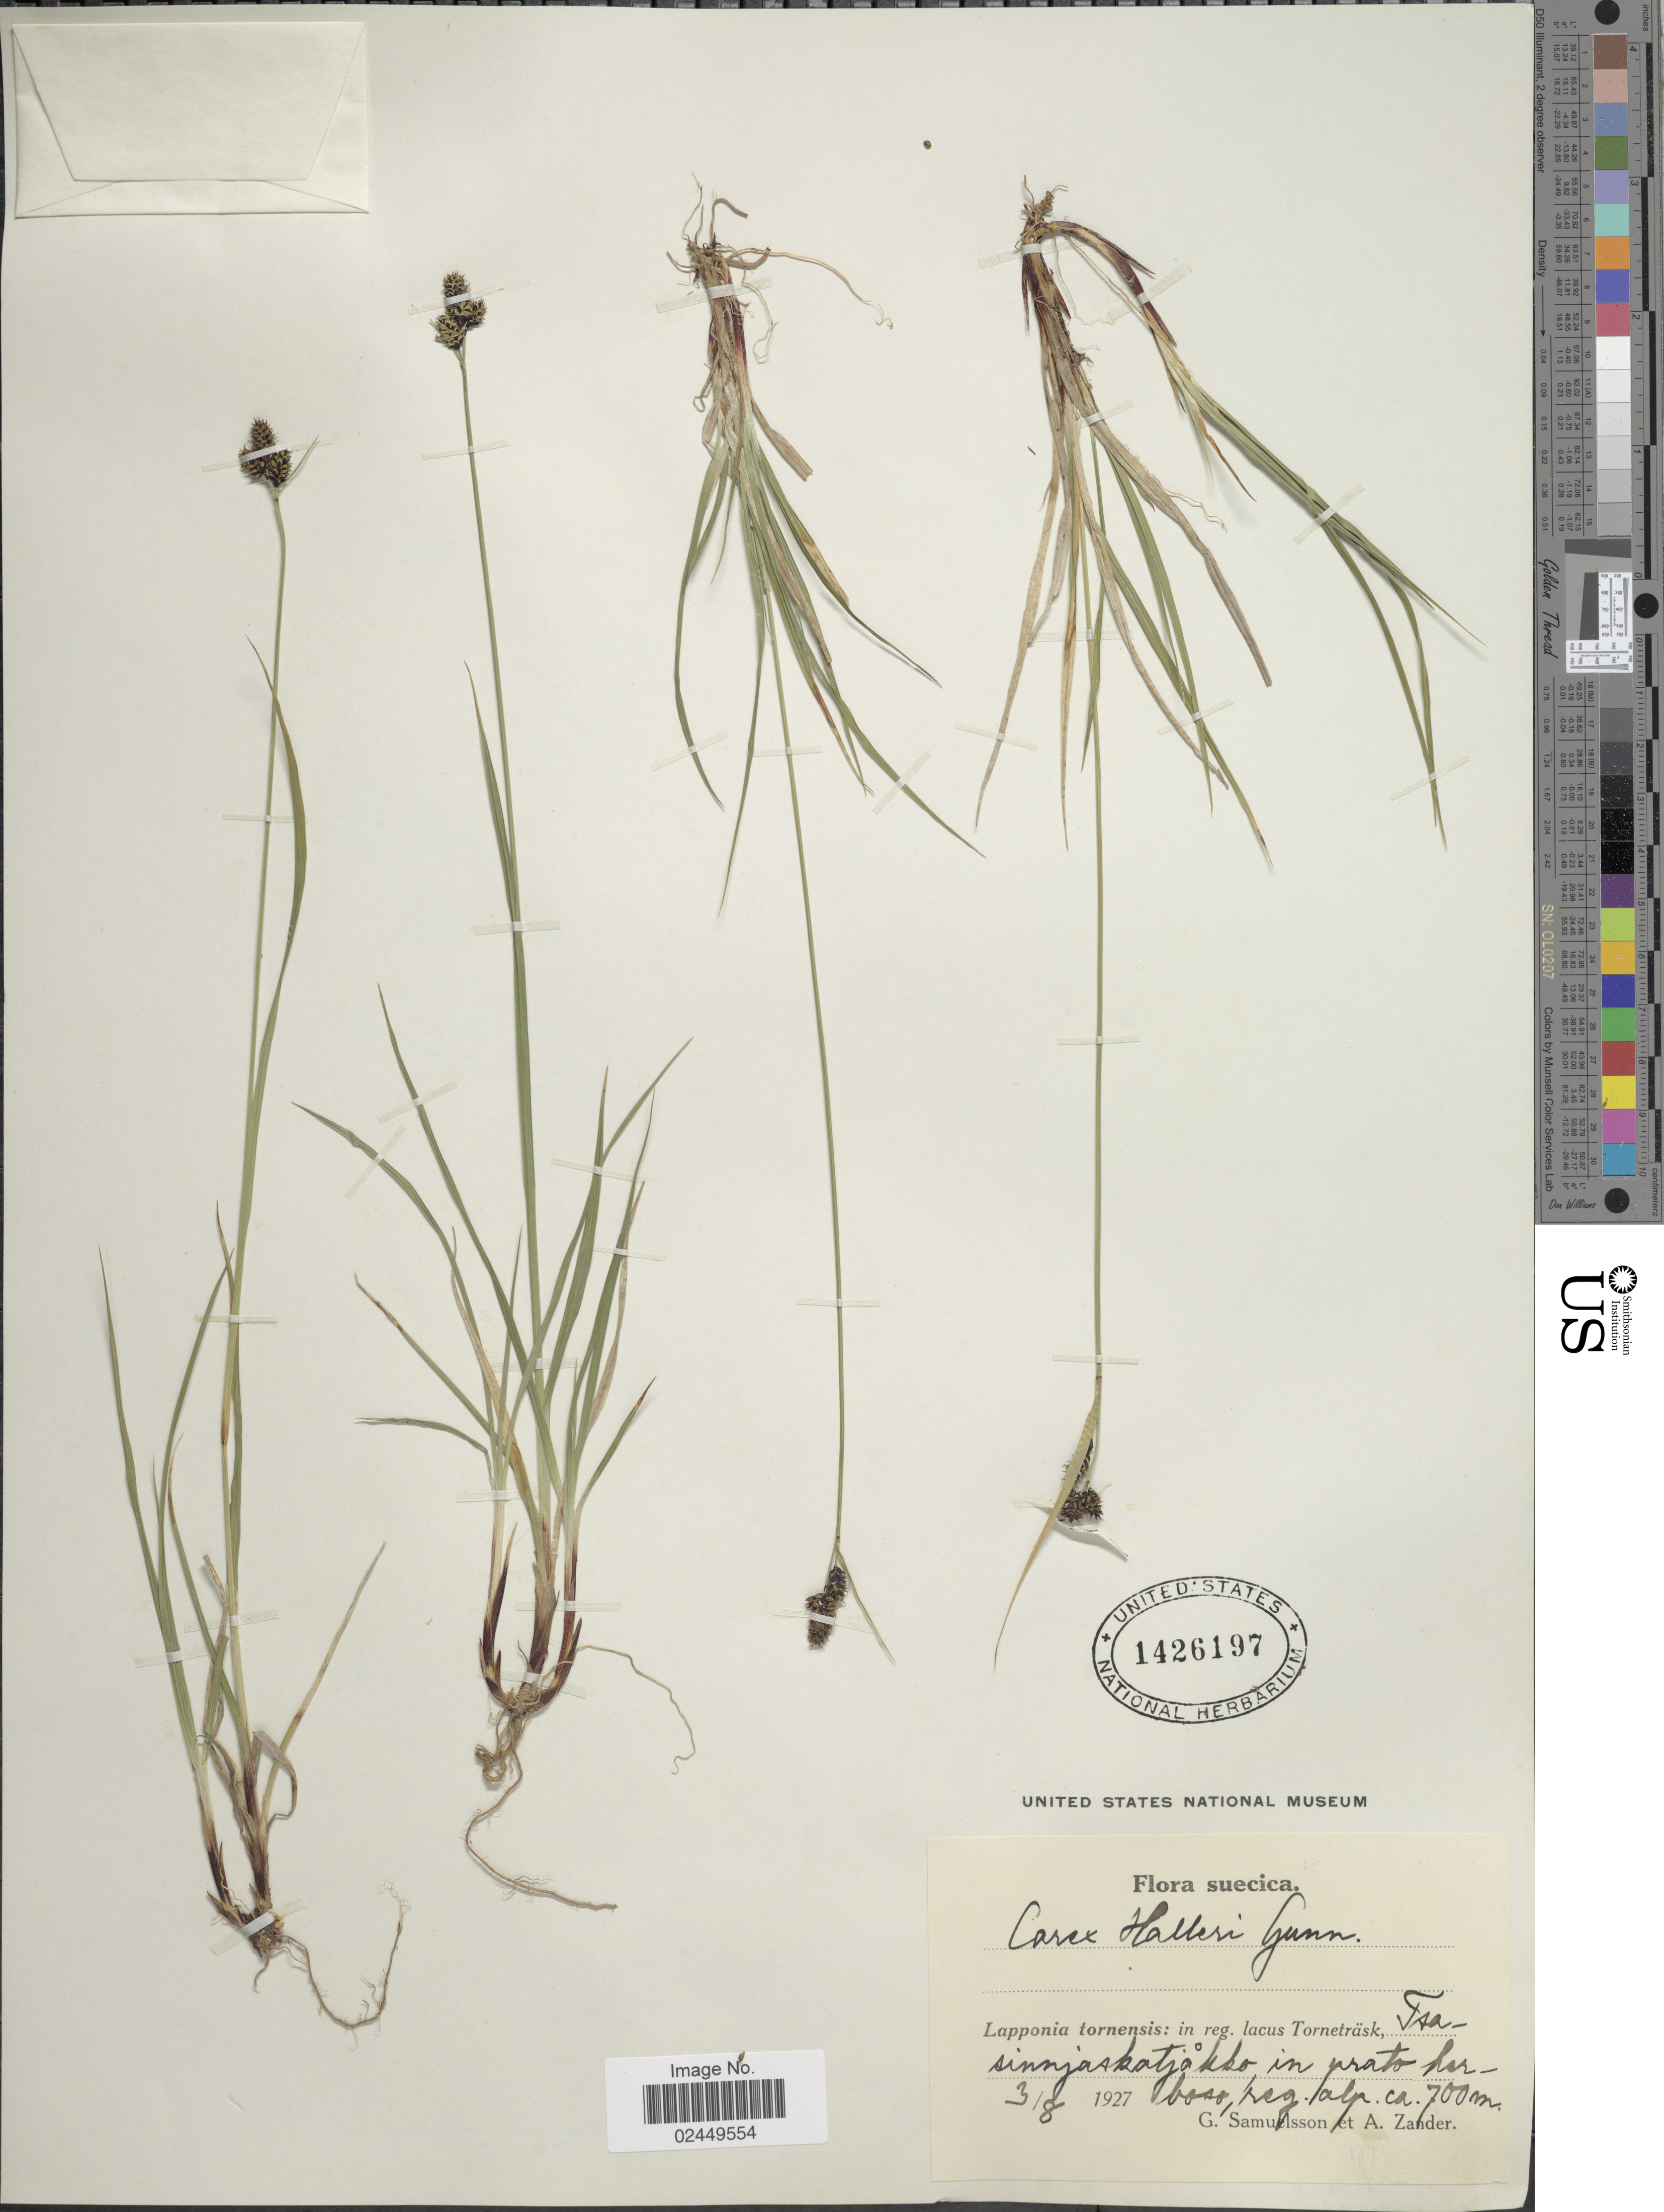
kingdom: Plantae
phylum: Tracheophyta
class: Liliopsida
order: Poales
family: Cyperaceae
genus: Carex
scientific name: Carex halleriana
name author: Asso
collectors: G. Samuelsson & A. Zander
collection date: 1927-08-03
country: Sweden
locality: Suecica. Lapponia tornensis: in reg. lacus Tornetrask, Tsa-sinnjaskatjakko, in prato herboso, reg. alp.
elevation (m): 700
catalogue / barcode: US 1426197